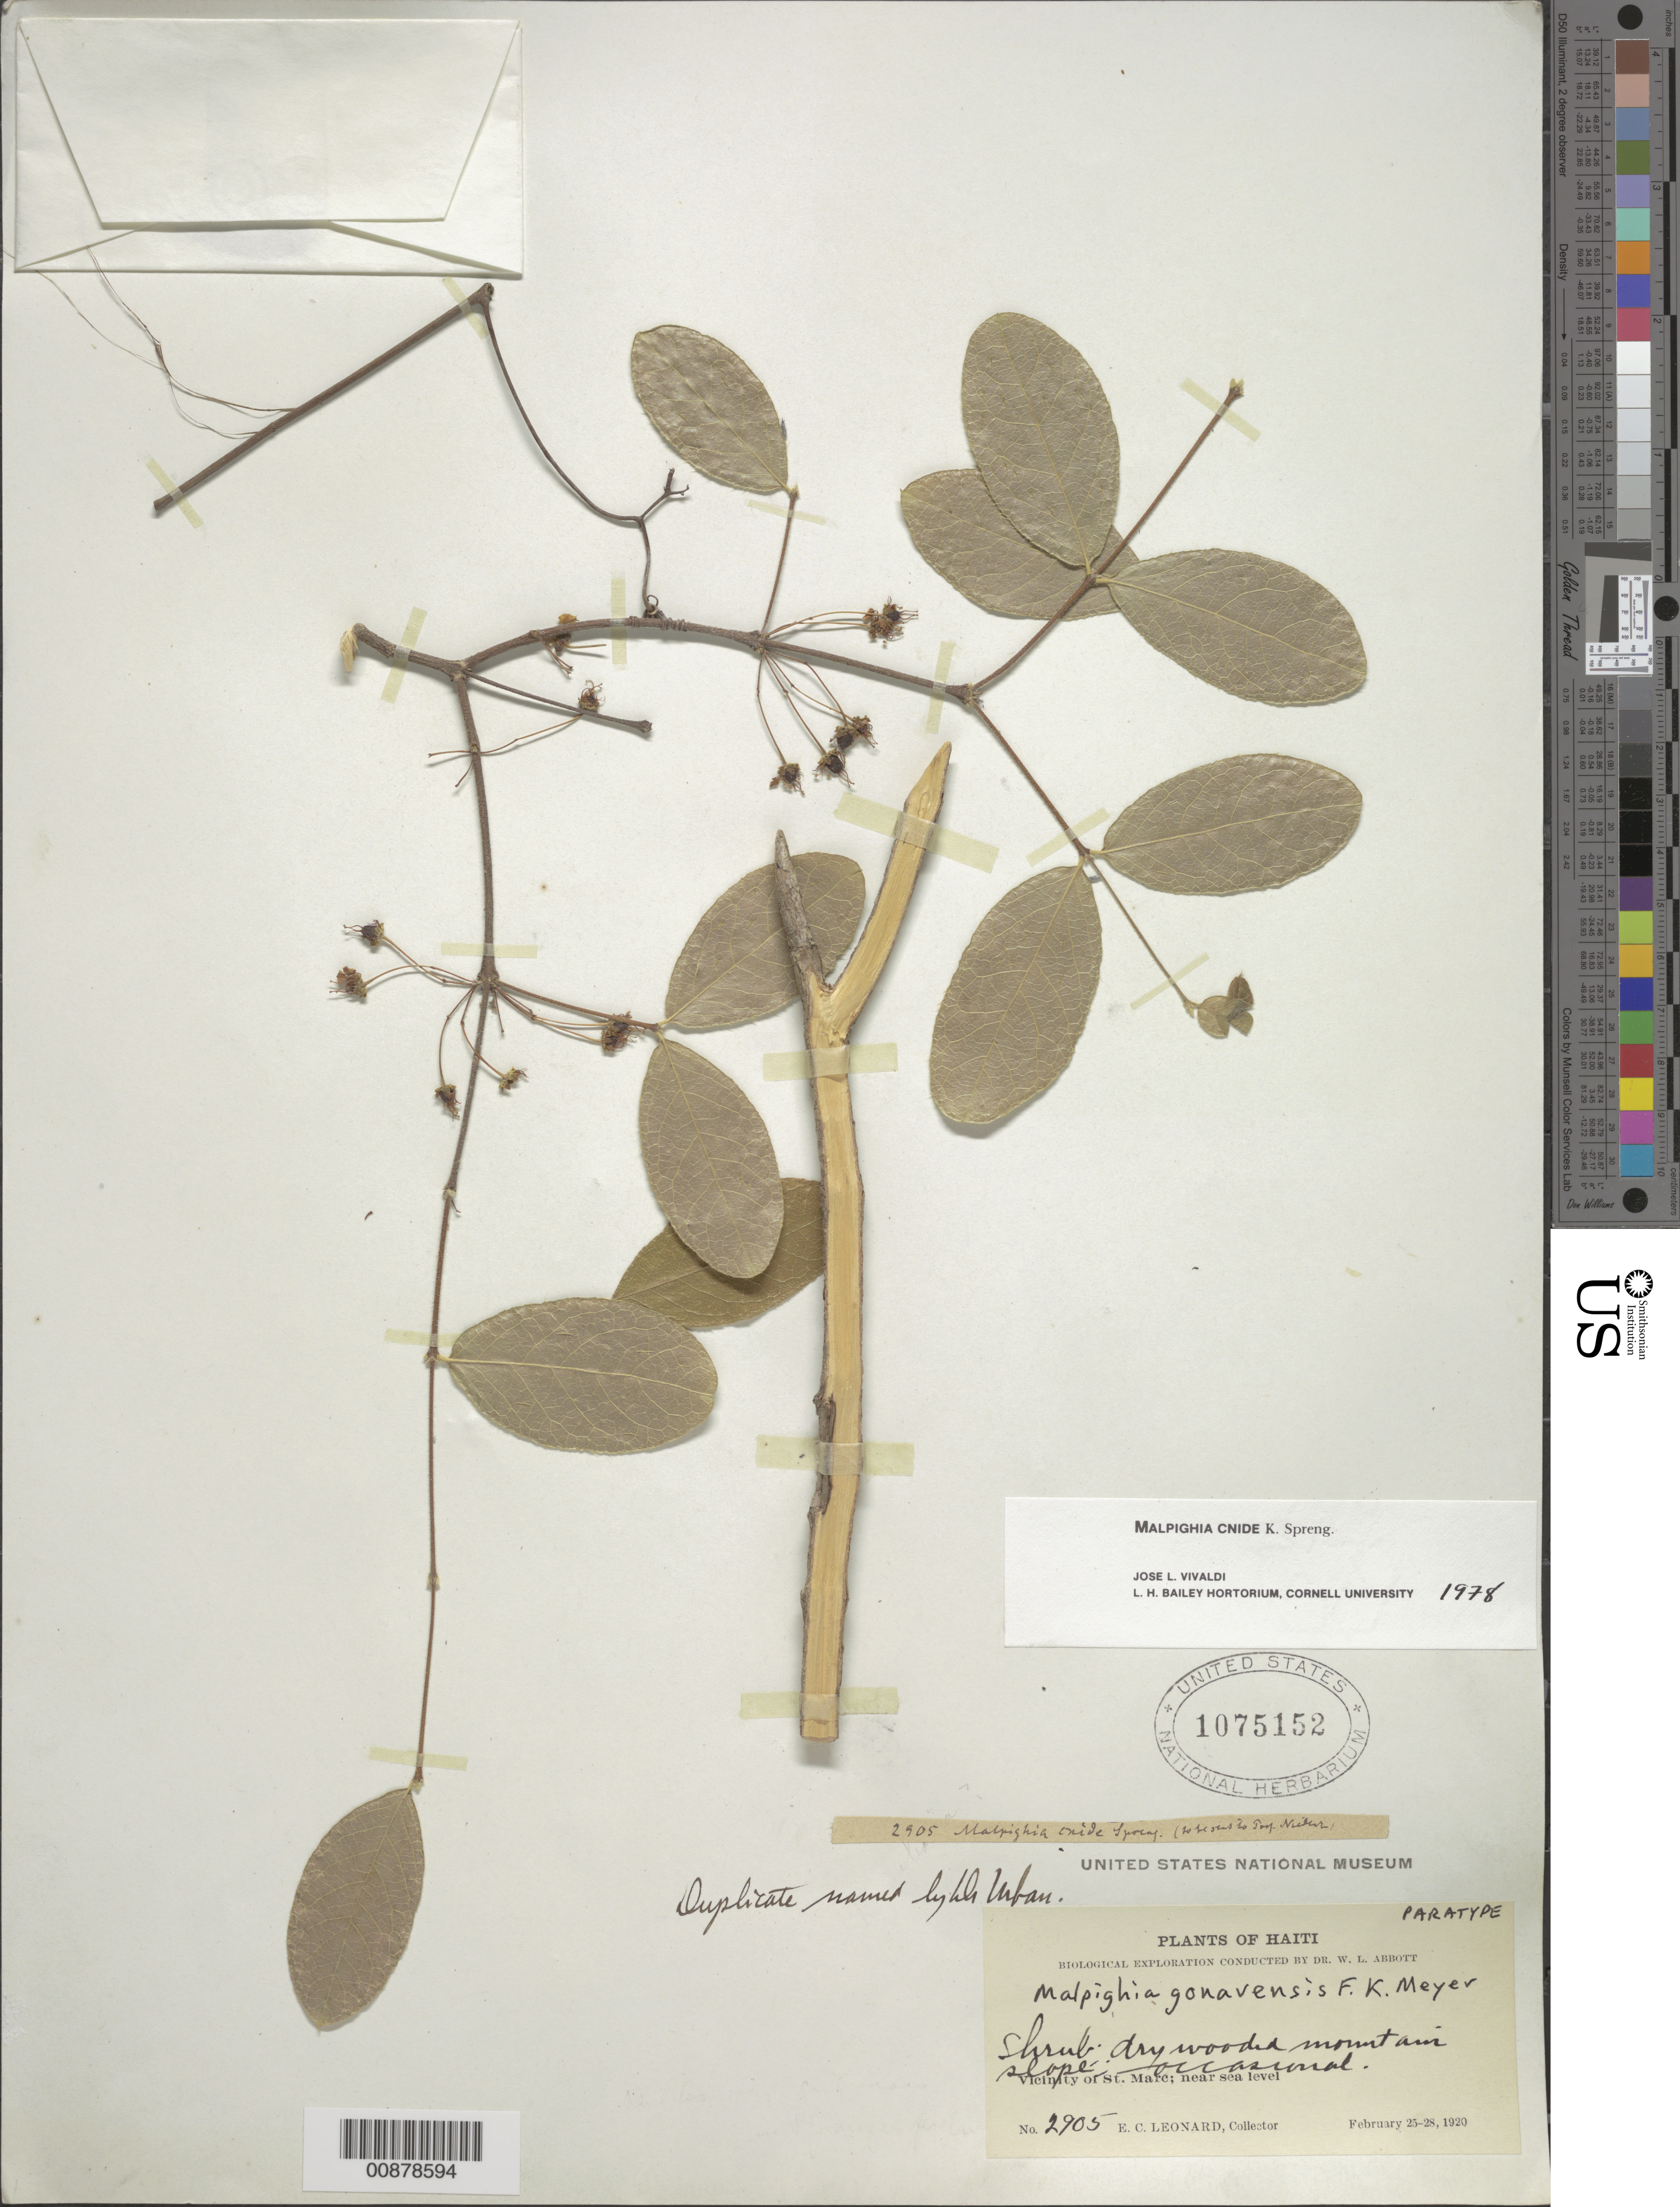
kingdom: Plantae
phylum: Tracheophyta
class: Magnoliopsida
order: Malpighiales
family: Malpighiaceae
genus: Malpighia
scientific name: Malpighia cnide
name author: Spreng.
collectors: E. C. Leonard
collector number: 2905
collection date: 1920-02-25/1920-02-28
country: Haiti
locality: Vicinity of St. Marc.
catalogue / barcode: US 1075152